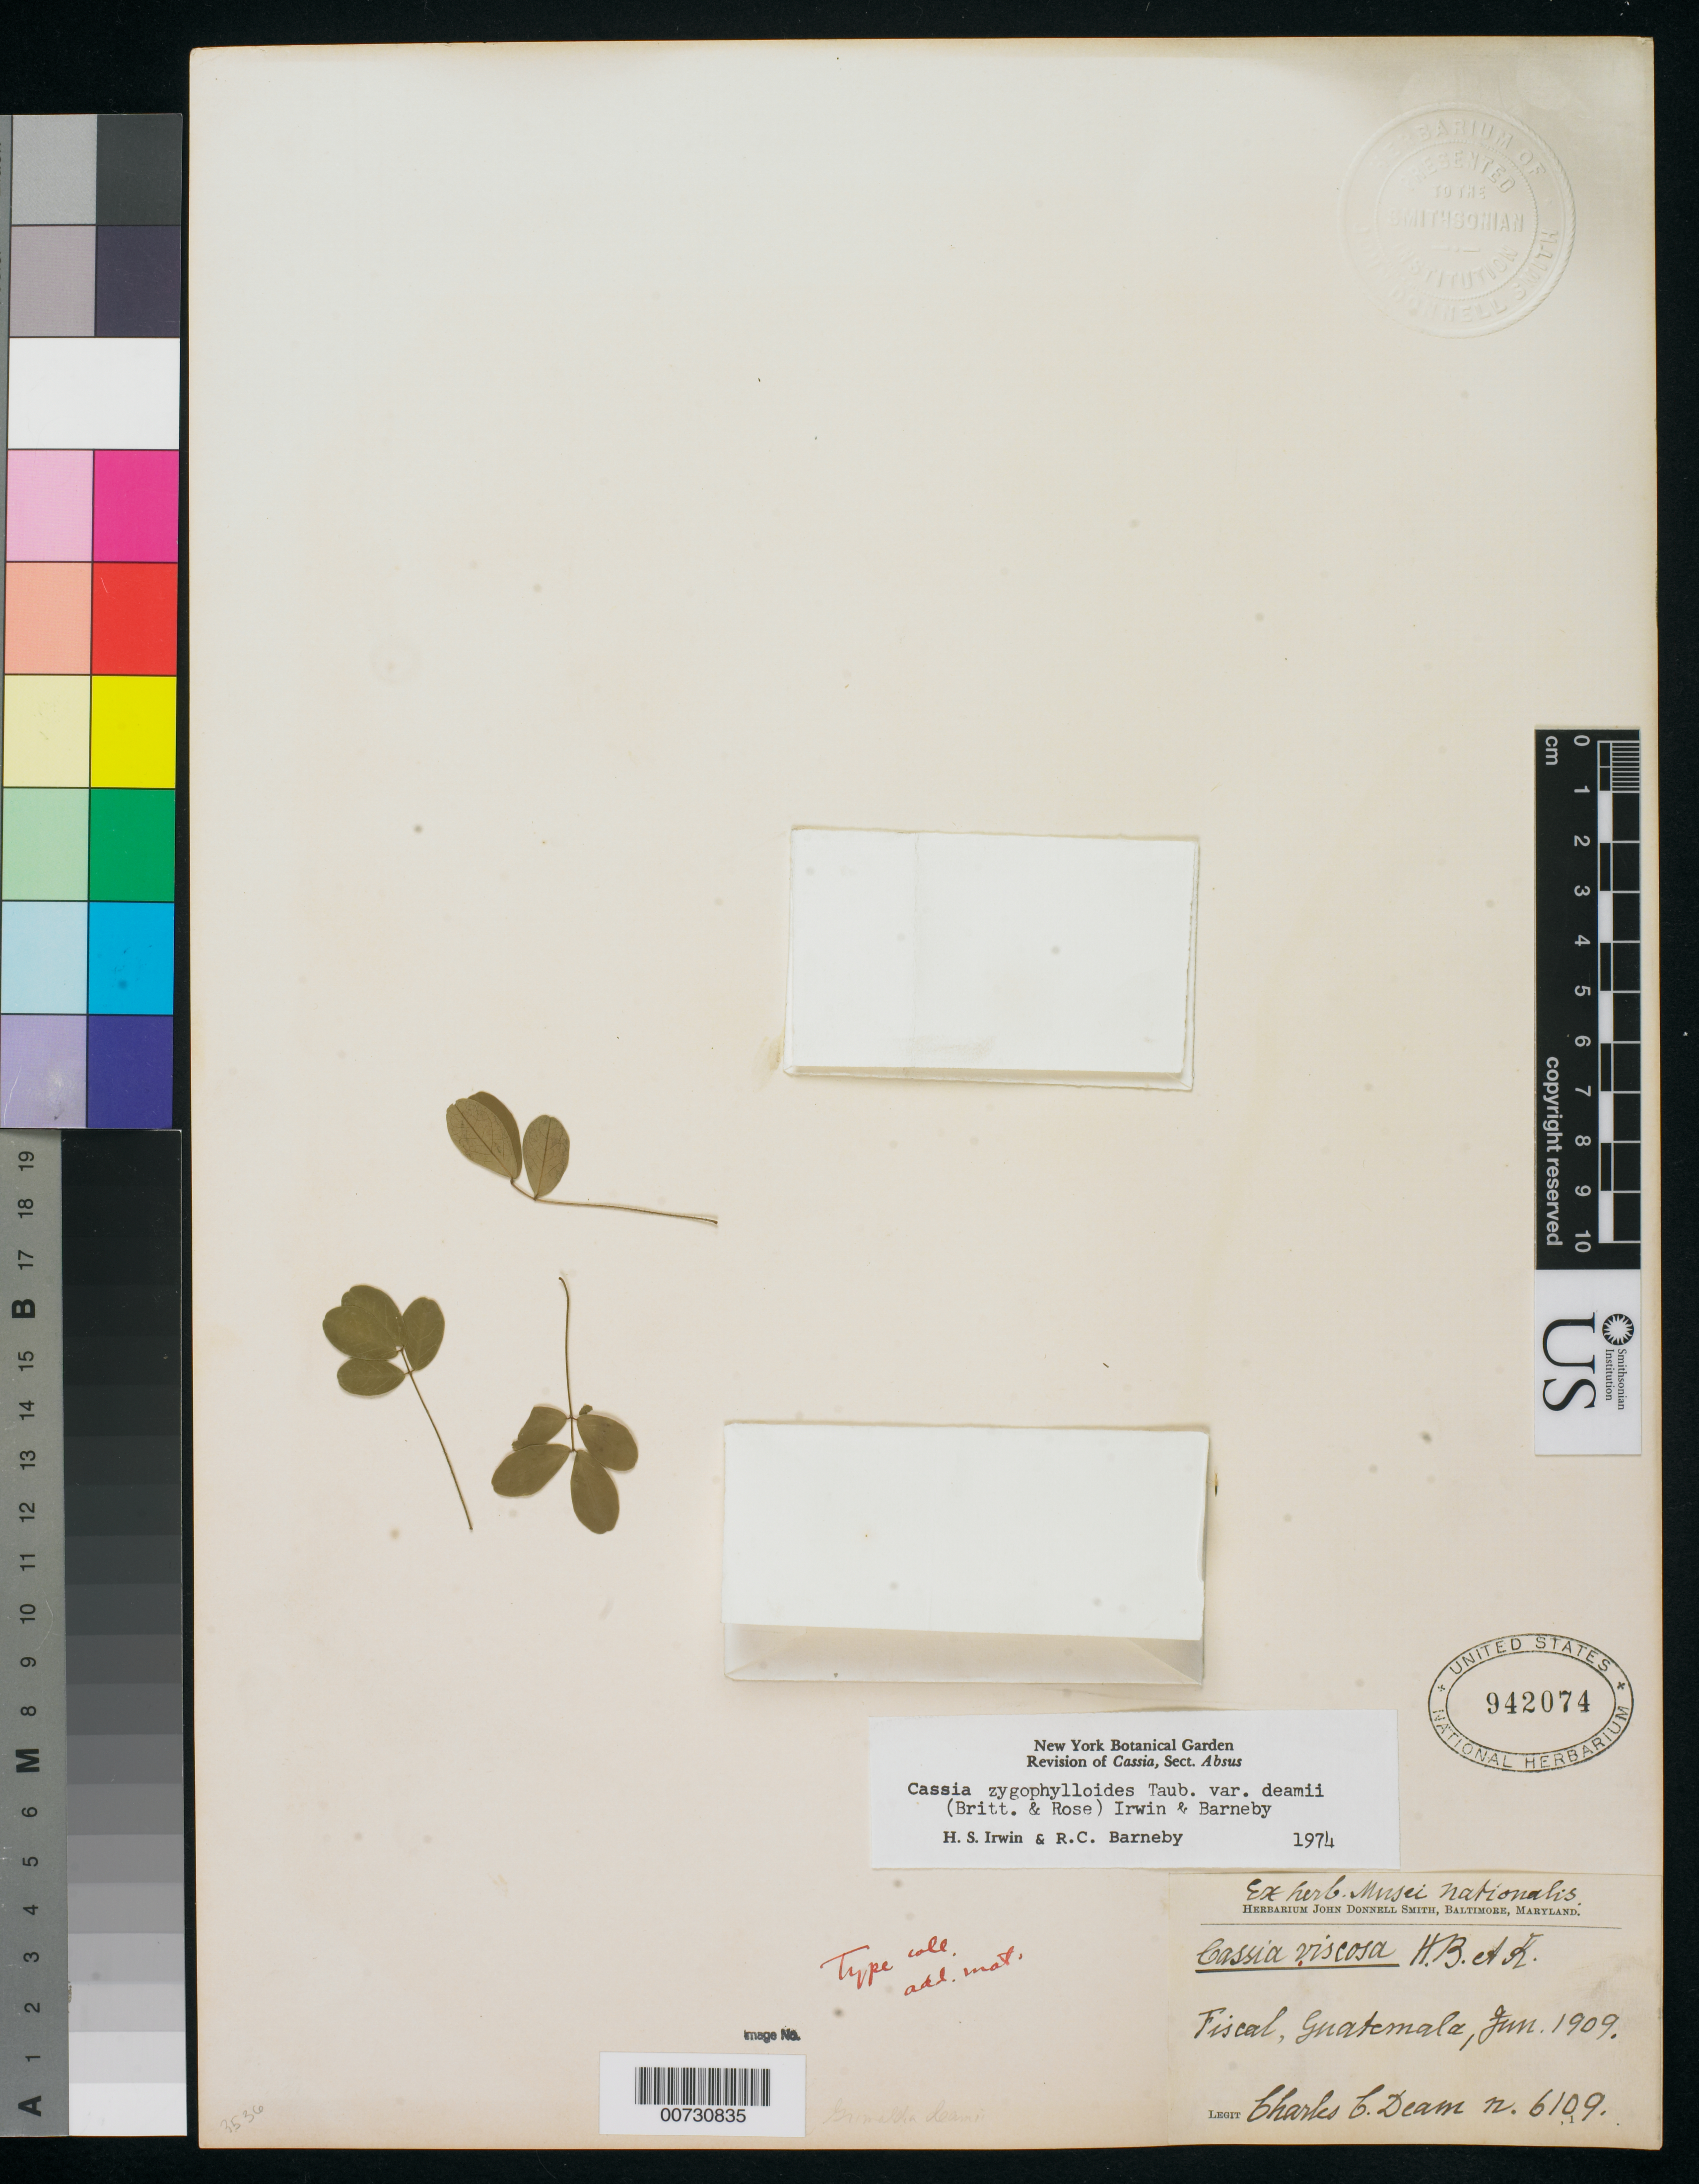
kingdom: Plantae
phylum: Tracheophyta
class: Magnoliopsida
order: Fabales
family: Fabaceae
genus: Grimaldia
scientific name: Grimaldia deamii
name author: Britton & Rose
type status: Isotype Fragment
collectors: C. C. Deam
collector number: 6109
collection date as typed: Jun 1909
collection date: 1909-06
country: Guatemala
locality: Fiscal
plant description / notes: Ex herb. J.D. Smith, ex herb. Musei Nationalis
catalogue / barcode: US 942074